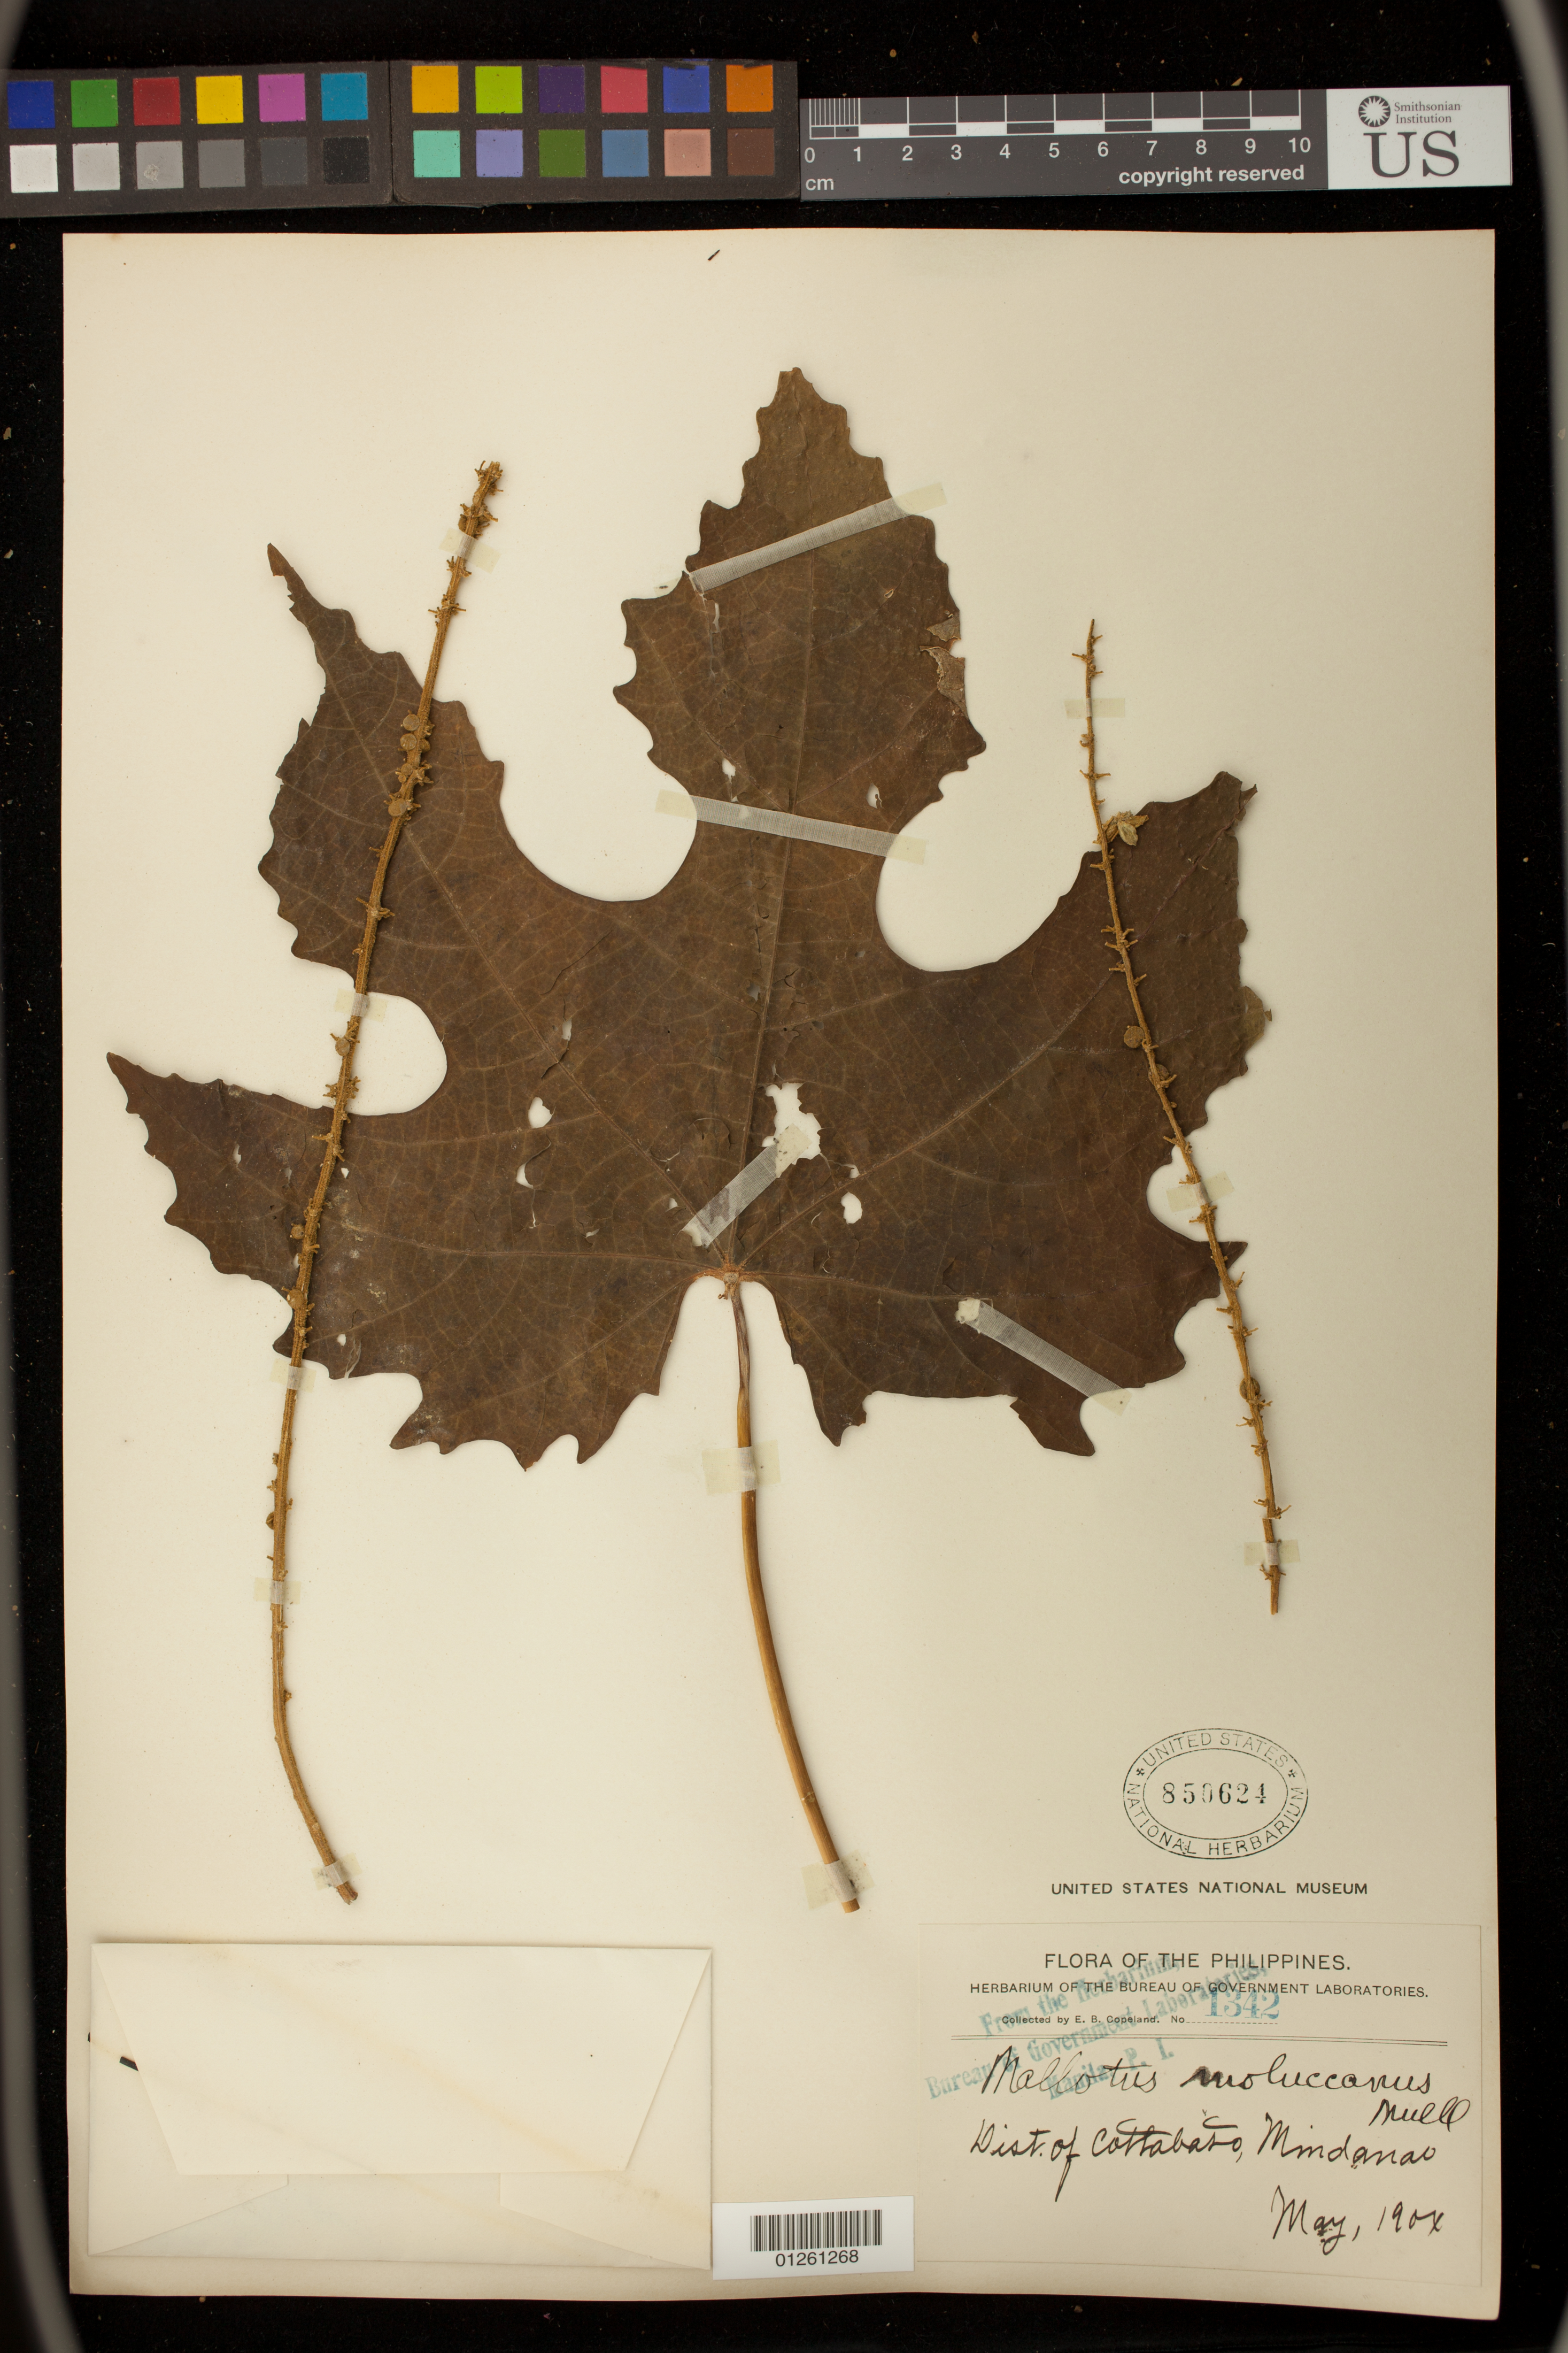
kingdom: Plantae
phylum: Tracheophyta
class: Magnoliopsida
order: Malpighiales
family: Euphorbiaceae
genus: Melanolepis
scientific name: Melanolepis multiglandulosa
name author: (Reinw. ex Blume) Rchb. f. & Zoll.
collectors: E. B. Copeland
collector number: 1342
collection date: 1904-05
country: Philippines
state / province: Soccsksargen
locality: Dist. of Cottabat [Cotabat], Mindanao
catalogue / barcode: US 850624